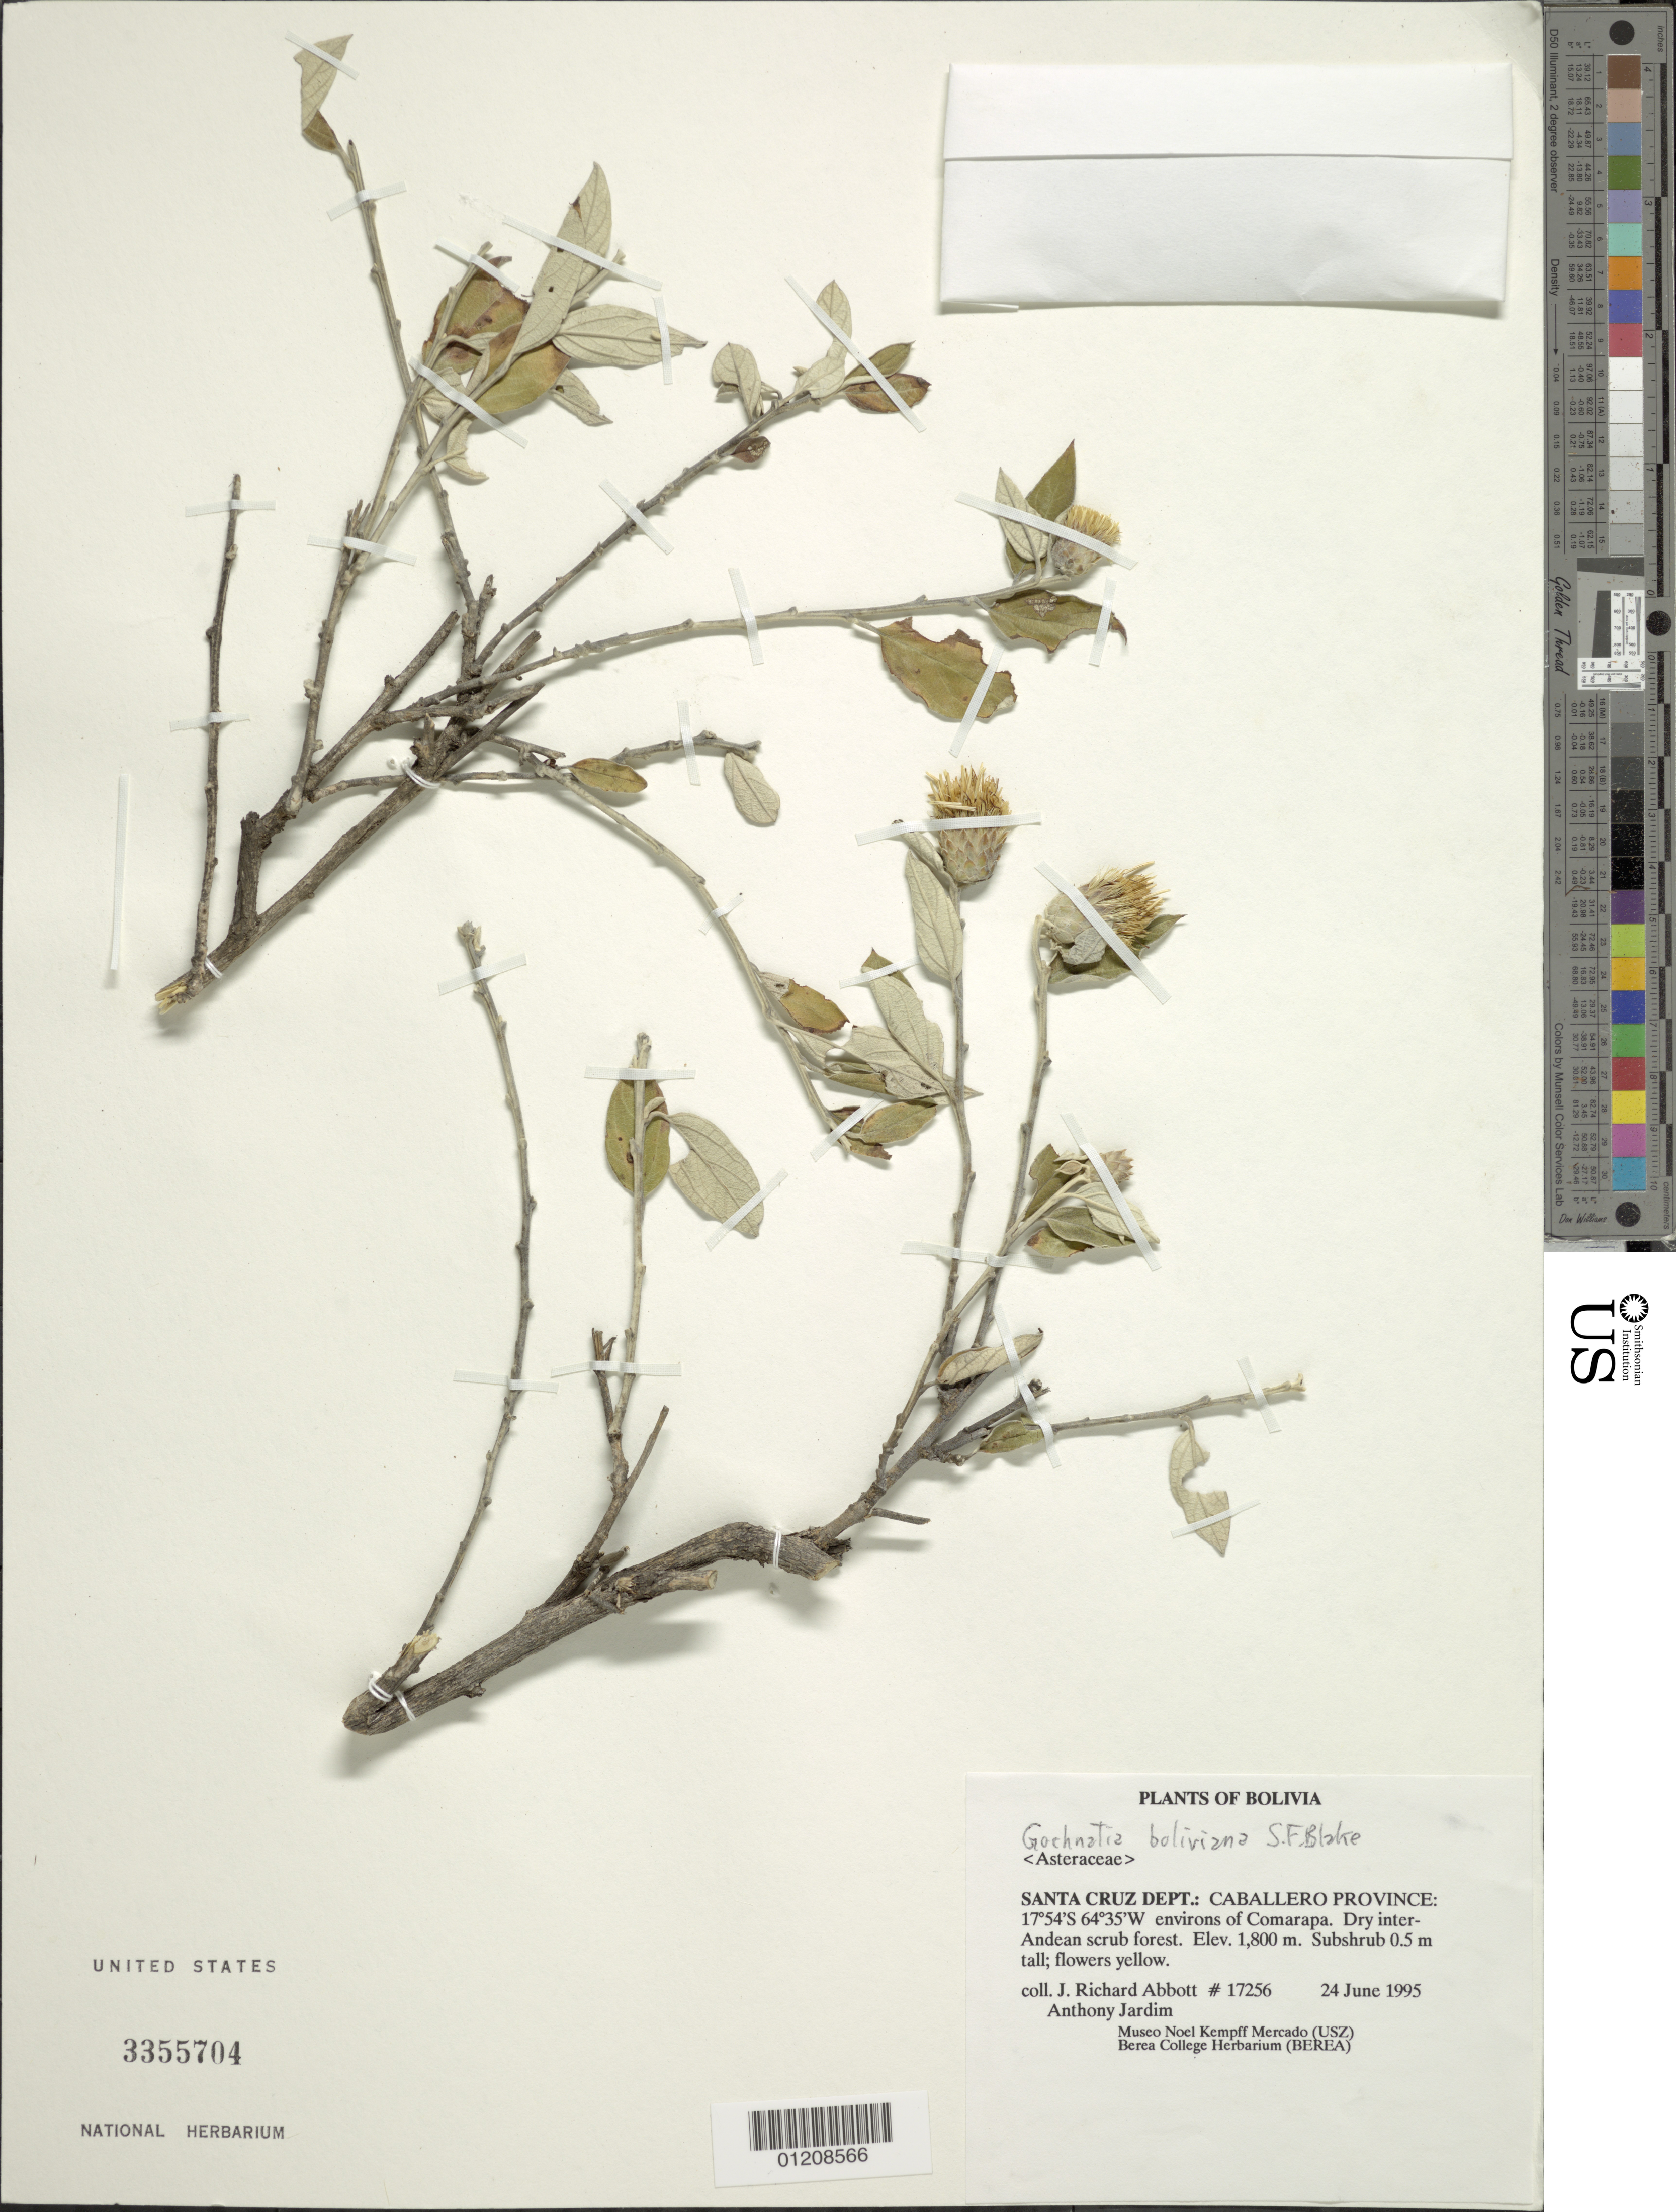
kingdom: Plantae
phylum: Tracheophyta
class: Magnoliopsida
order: Asterales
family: Asteraceae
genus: Gochnatia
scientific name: Gochnatia boliviana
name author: S.F. Blake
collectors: J. R. Abbott & A. Jardim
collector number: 17256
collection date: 1995-06-24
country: Bolivia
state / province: Santa Cruz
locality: Caballero Prov., environs of Camarapa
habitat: dry inter-Andean scrub forest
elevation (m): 1800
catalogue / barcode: US 3355704